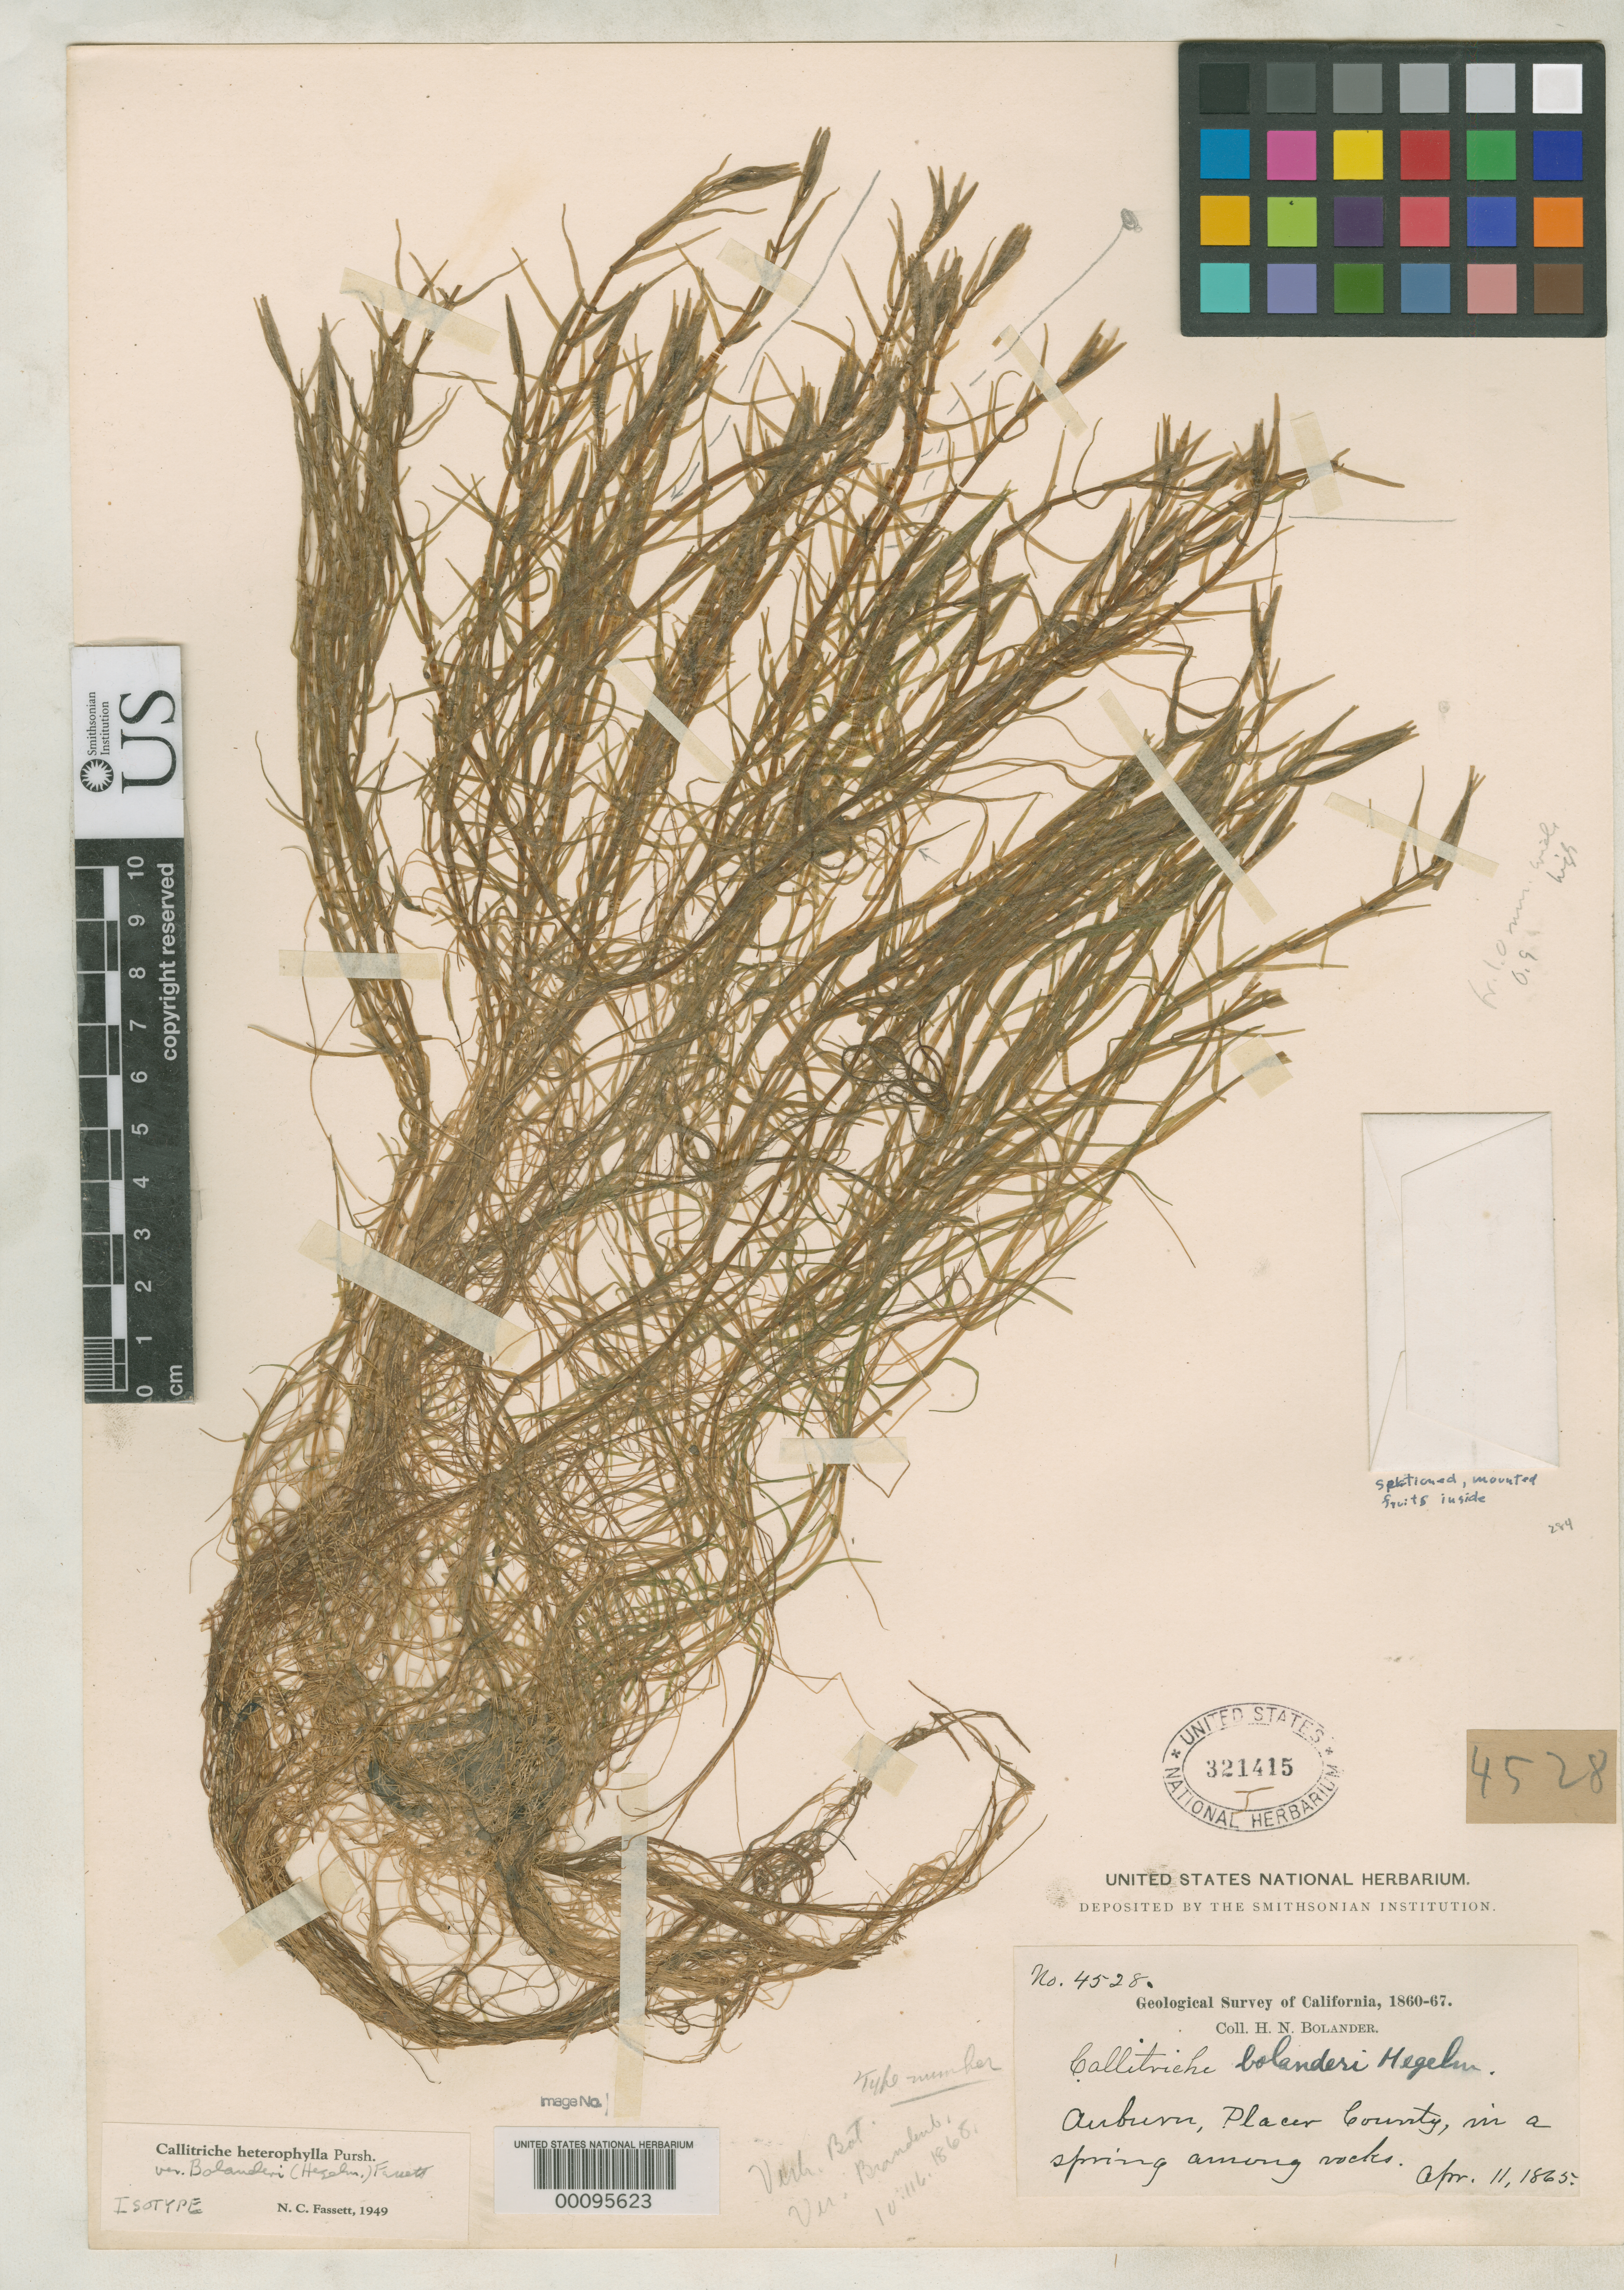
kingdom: Plantae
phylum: Tracheophyta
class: Magnoliopsida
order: Lamiales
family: Plantaginaceae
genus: Callitriche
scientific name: Callitriche bolanderi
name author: Hegelmaier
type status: Type Collection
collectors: H. Bolander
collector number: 4528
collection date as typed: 11 Apr 1865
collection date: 1865-04-11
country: United States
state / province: California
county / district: Placer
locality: Auburn.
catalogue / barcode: US 321415